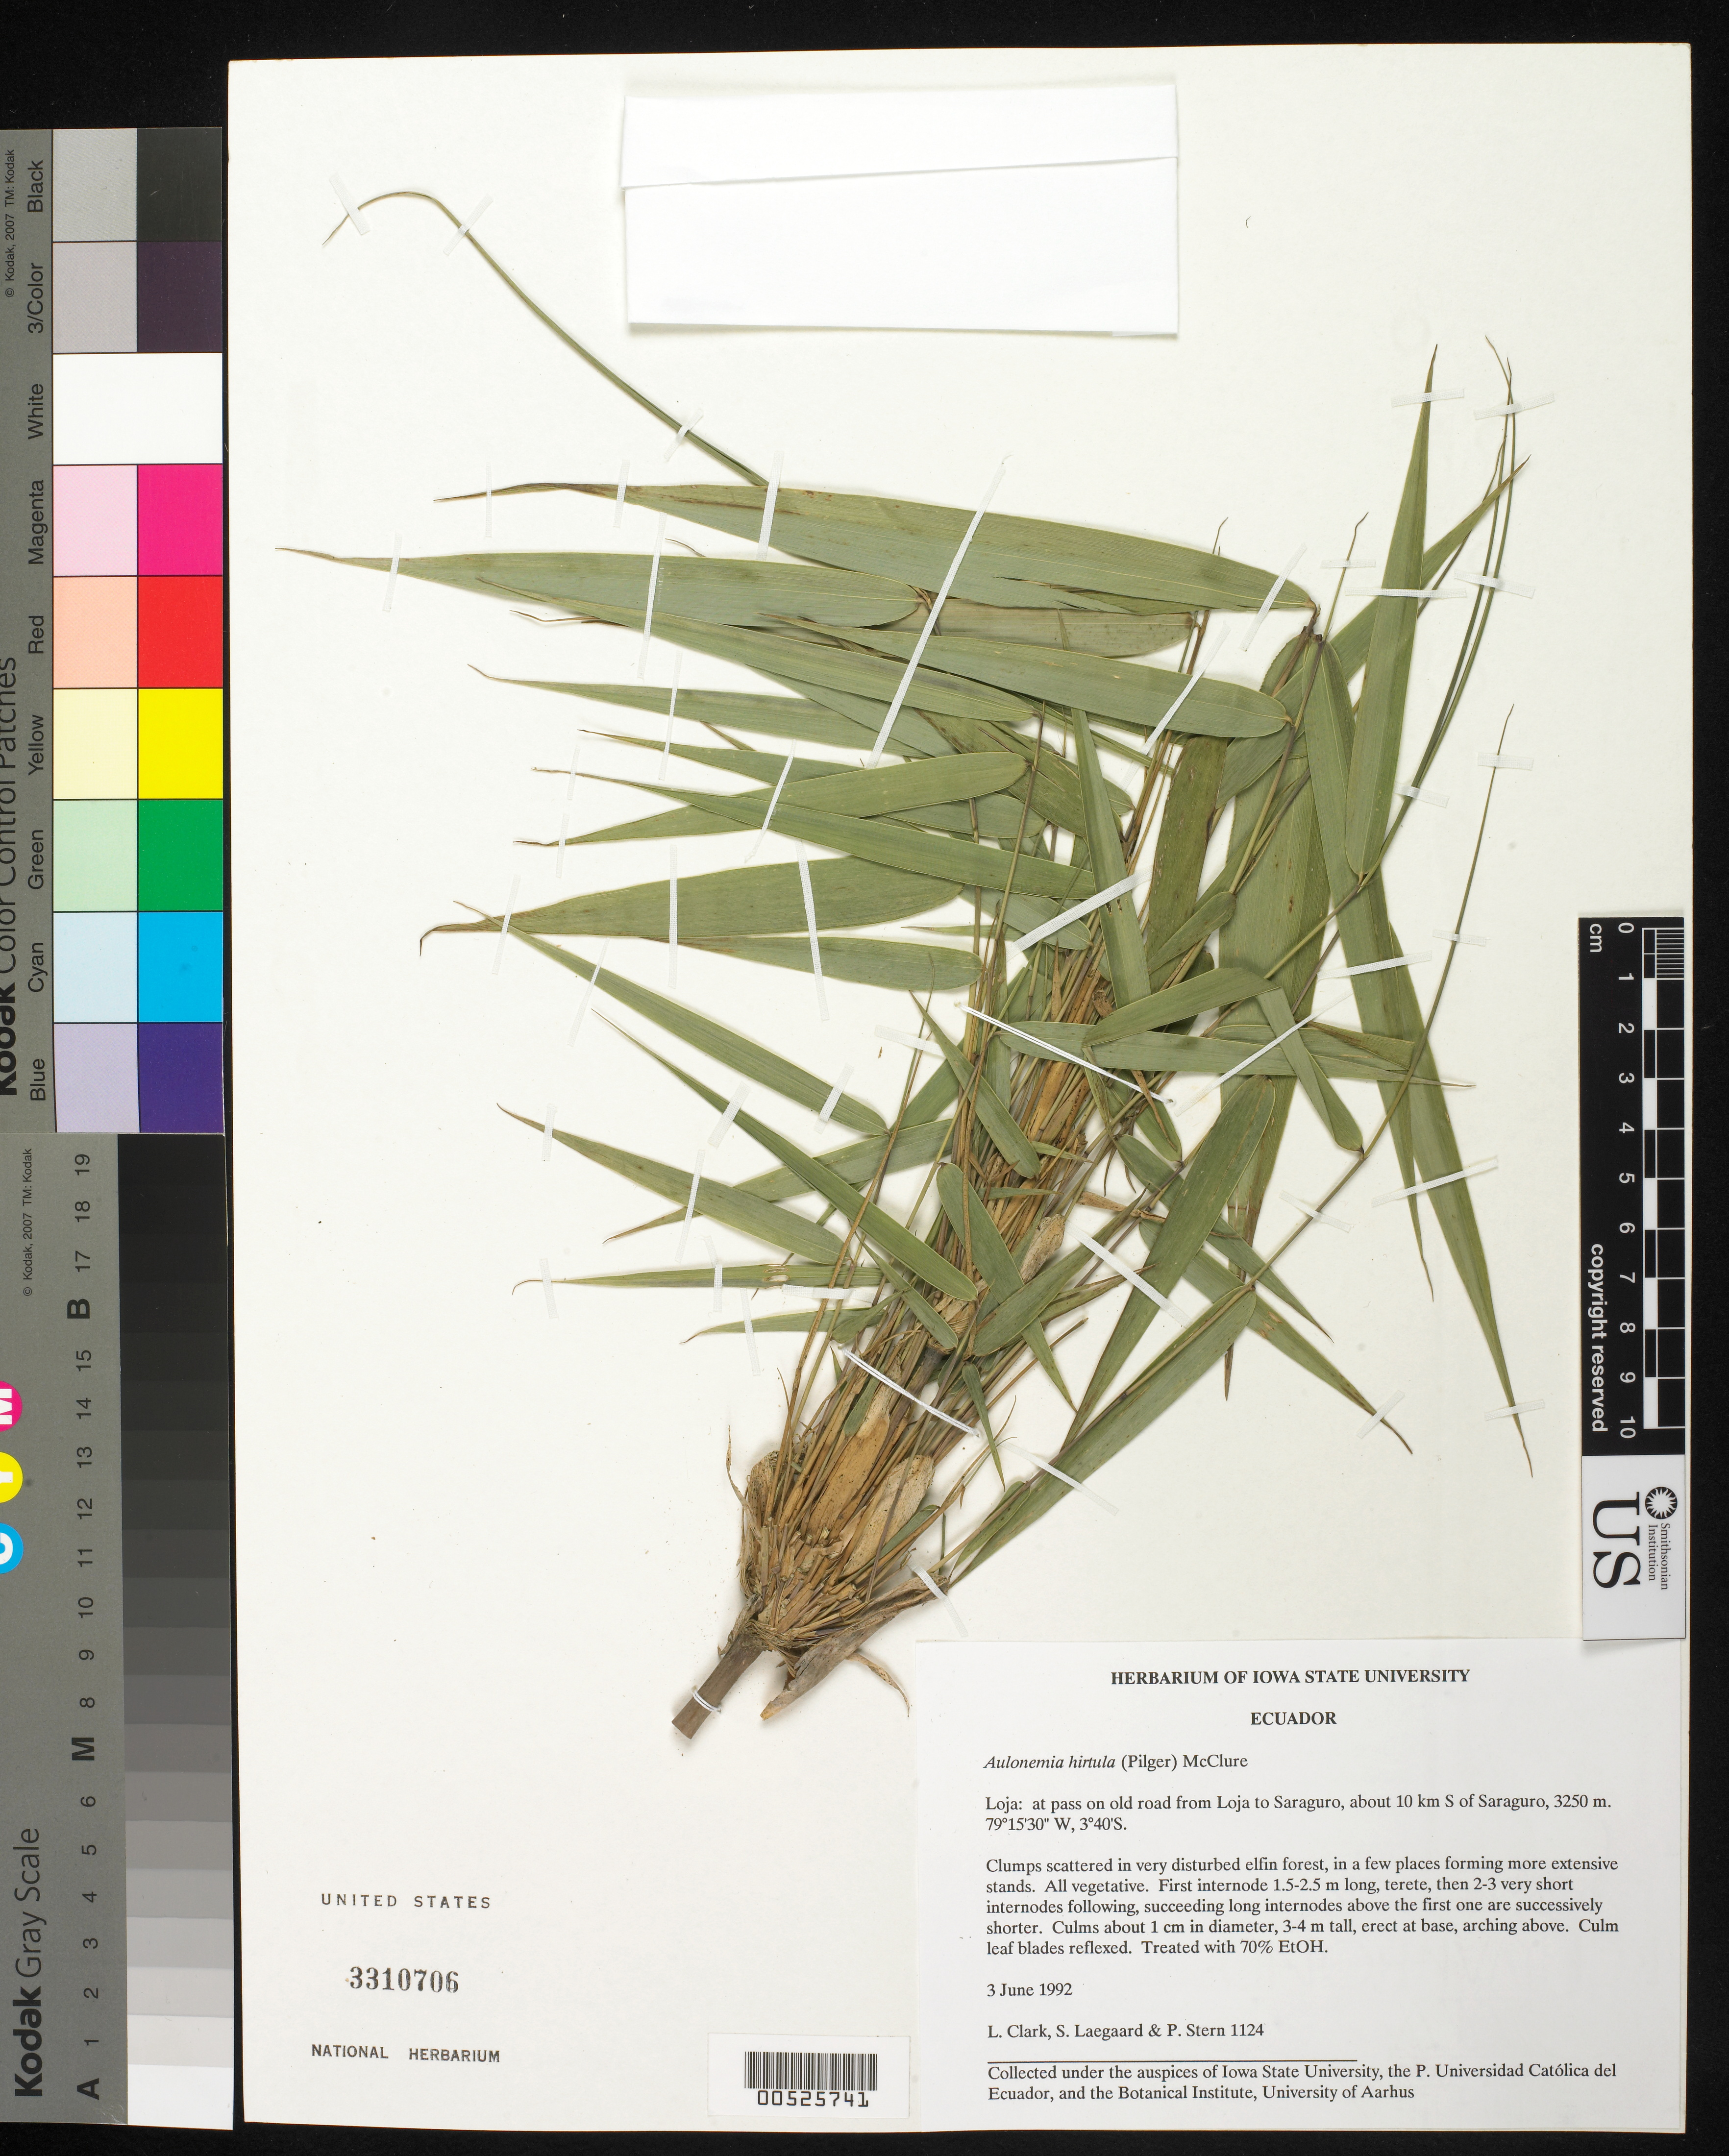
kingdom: Plantae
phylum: Tracheophyta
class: Liliopsida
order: Poales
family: Poaceae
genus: Aulonemia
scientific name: Aulonemia hirtula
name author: (Pilg.) McClure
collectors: L. G. Clark, S. Lægaard & P. Stern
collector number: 1124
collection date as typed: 03 Jun 1992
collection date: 1992-06-03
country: Ecuador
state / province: Loja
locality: Pass on old road between Loja and Saraguro, about 10 km S of Saraguro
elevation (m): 3250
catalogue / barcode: US 3310706